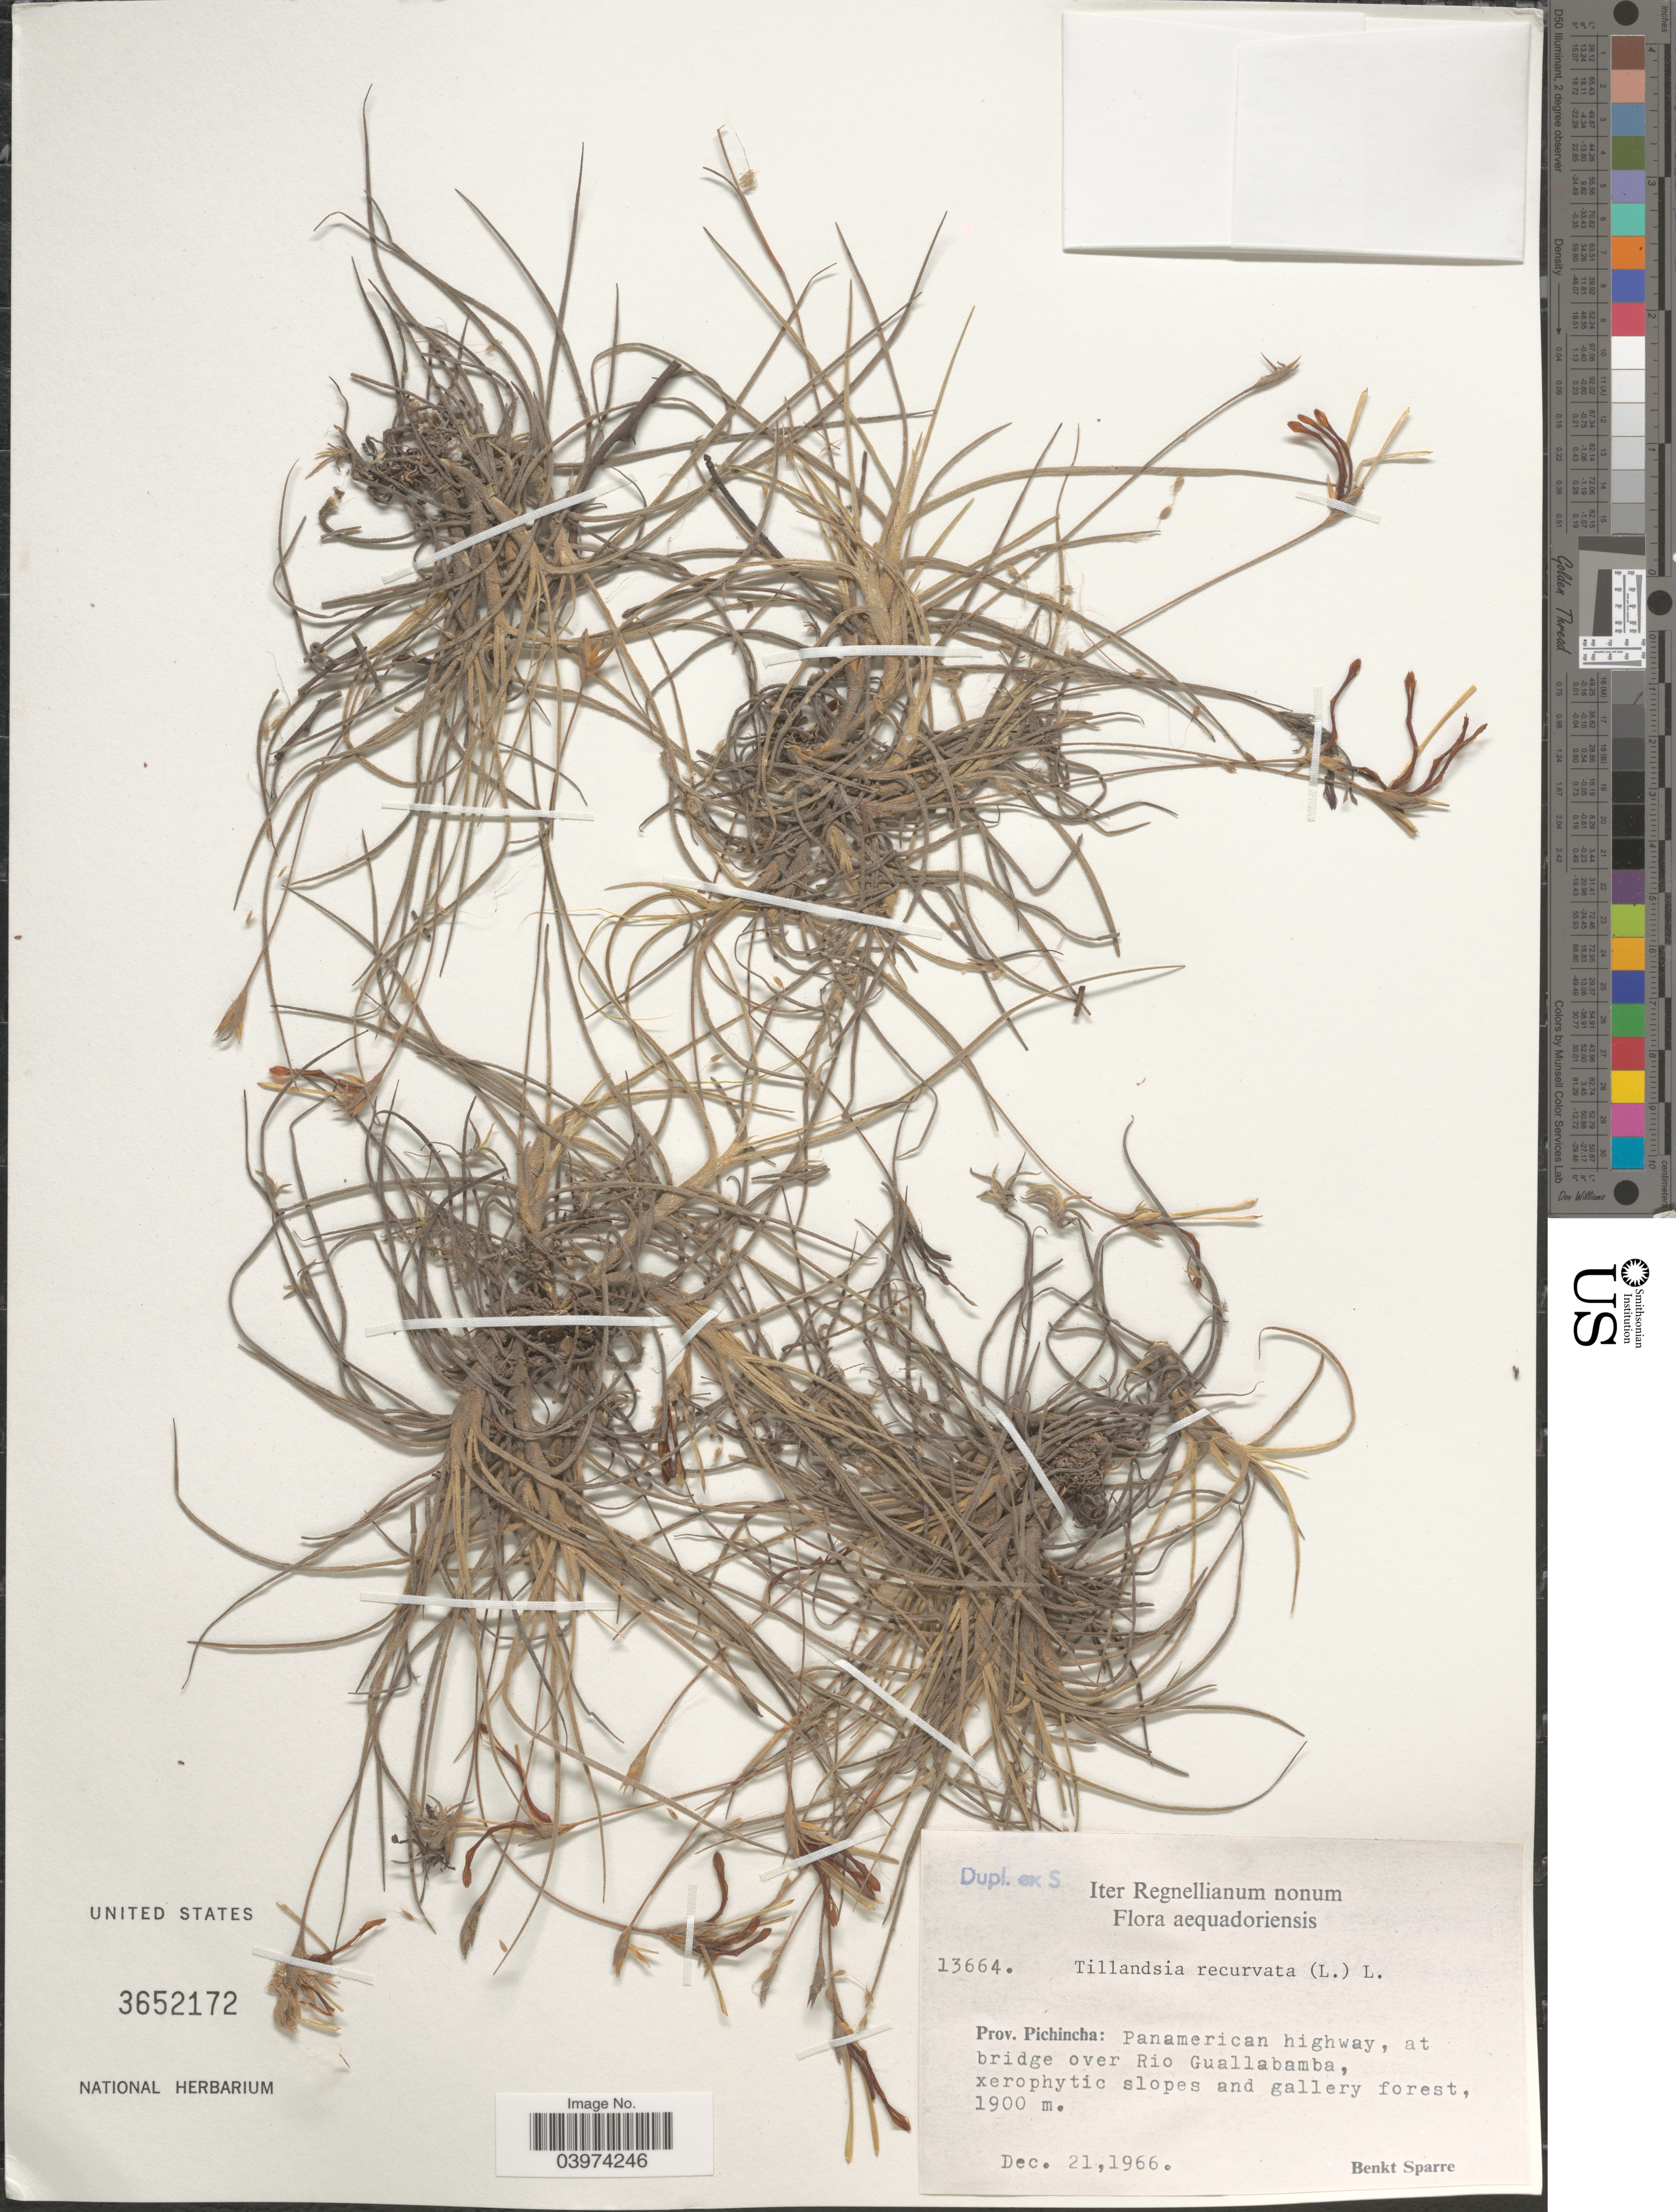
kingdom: Plantae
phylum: Tracheophyta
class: Liliopsida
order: Poales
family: Bromeliaceae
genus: Tillandsia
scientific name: Tillandsia recurvata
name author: L.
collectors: B. Sparre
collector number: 13664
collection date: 1966-12-21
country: Ecuador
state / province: Pichincha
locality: Iter Regnellianum nonum. Aequadoriensis. Panamerican highway, at bridge over Rio Guallabamba.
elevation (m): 1900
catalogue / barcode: US 3652172